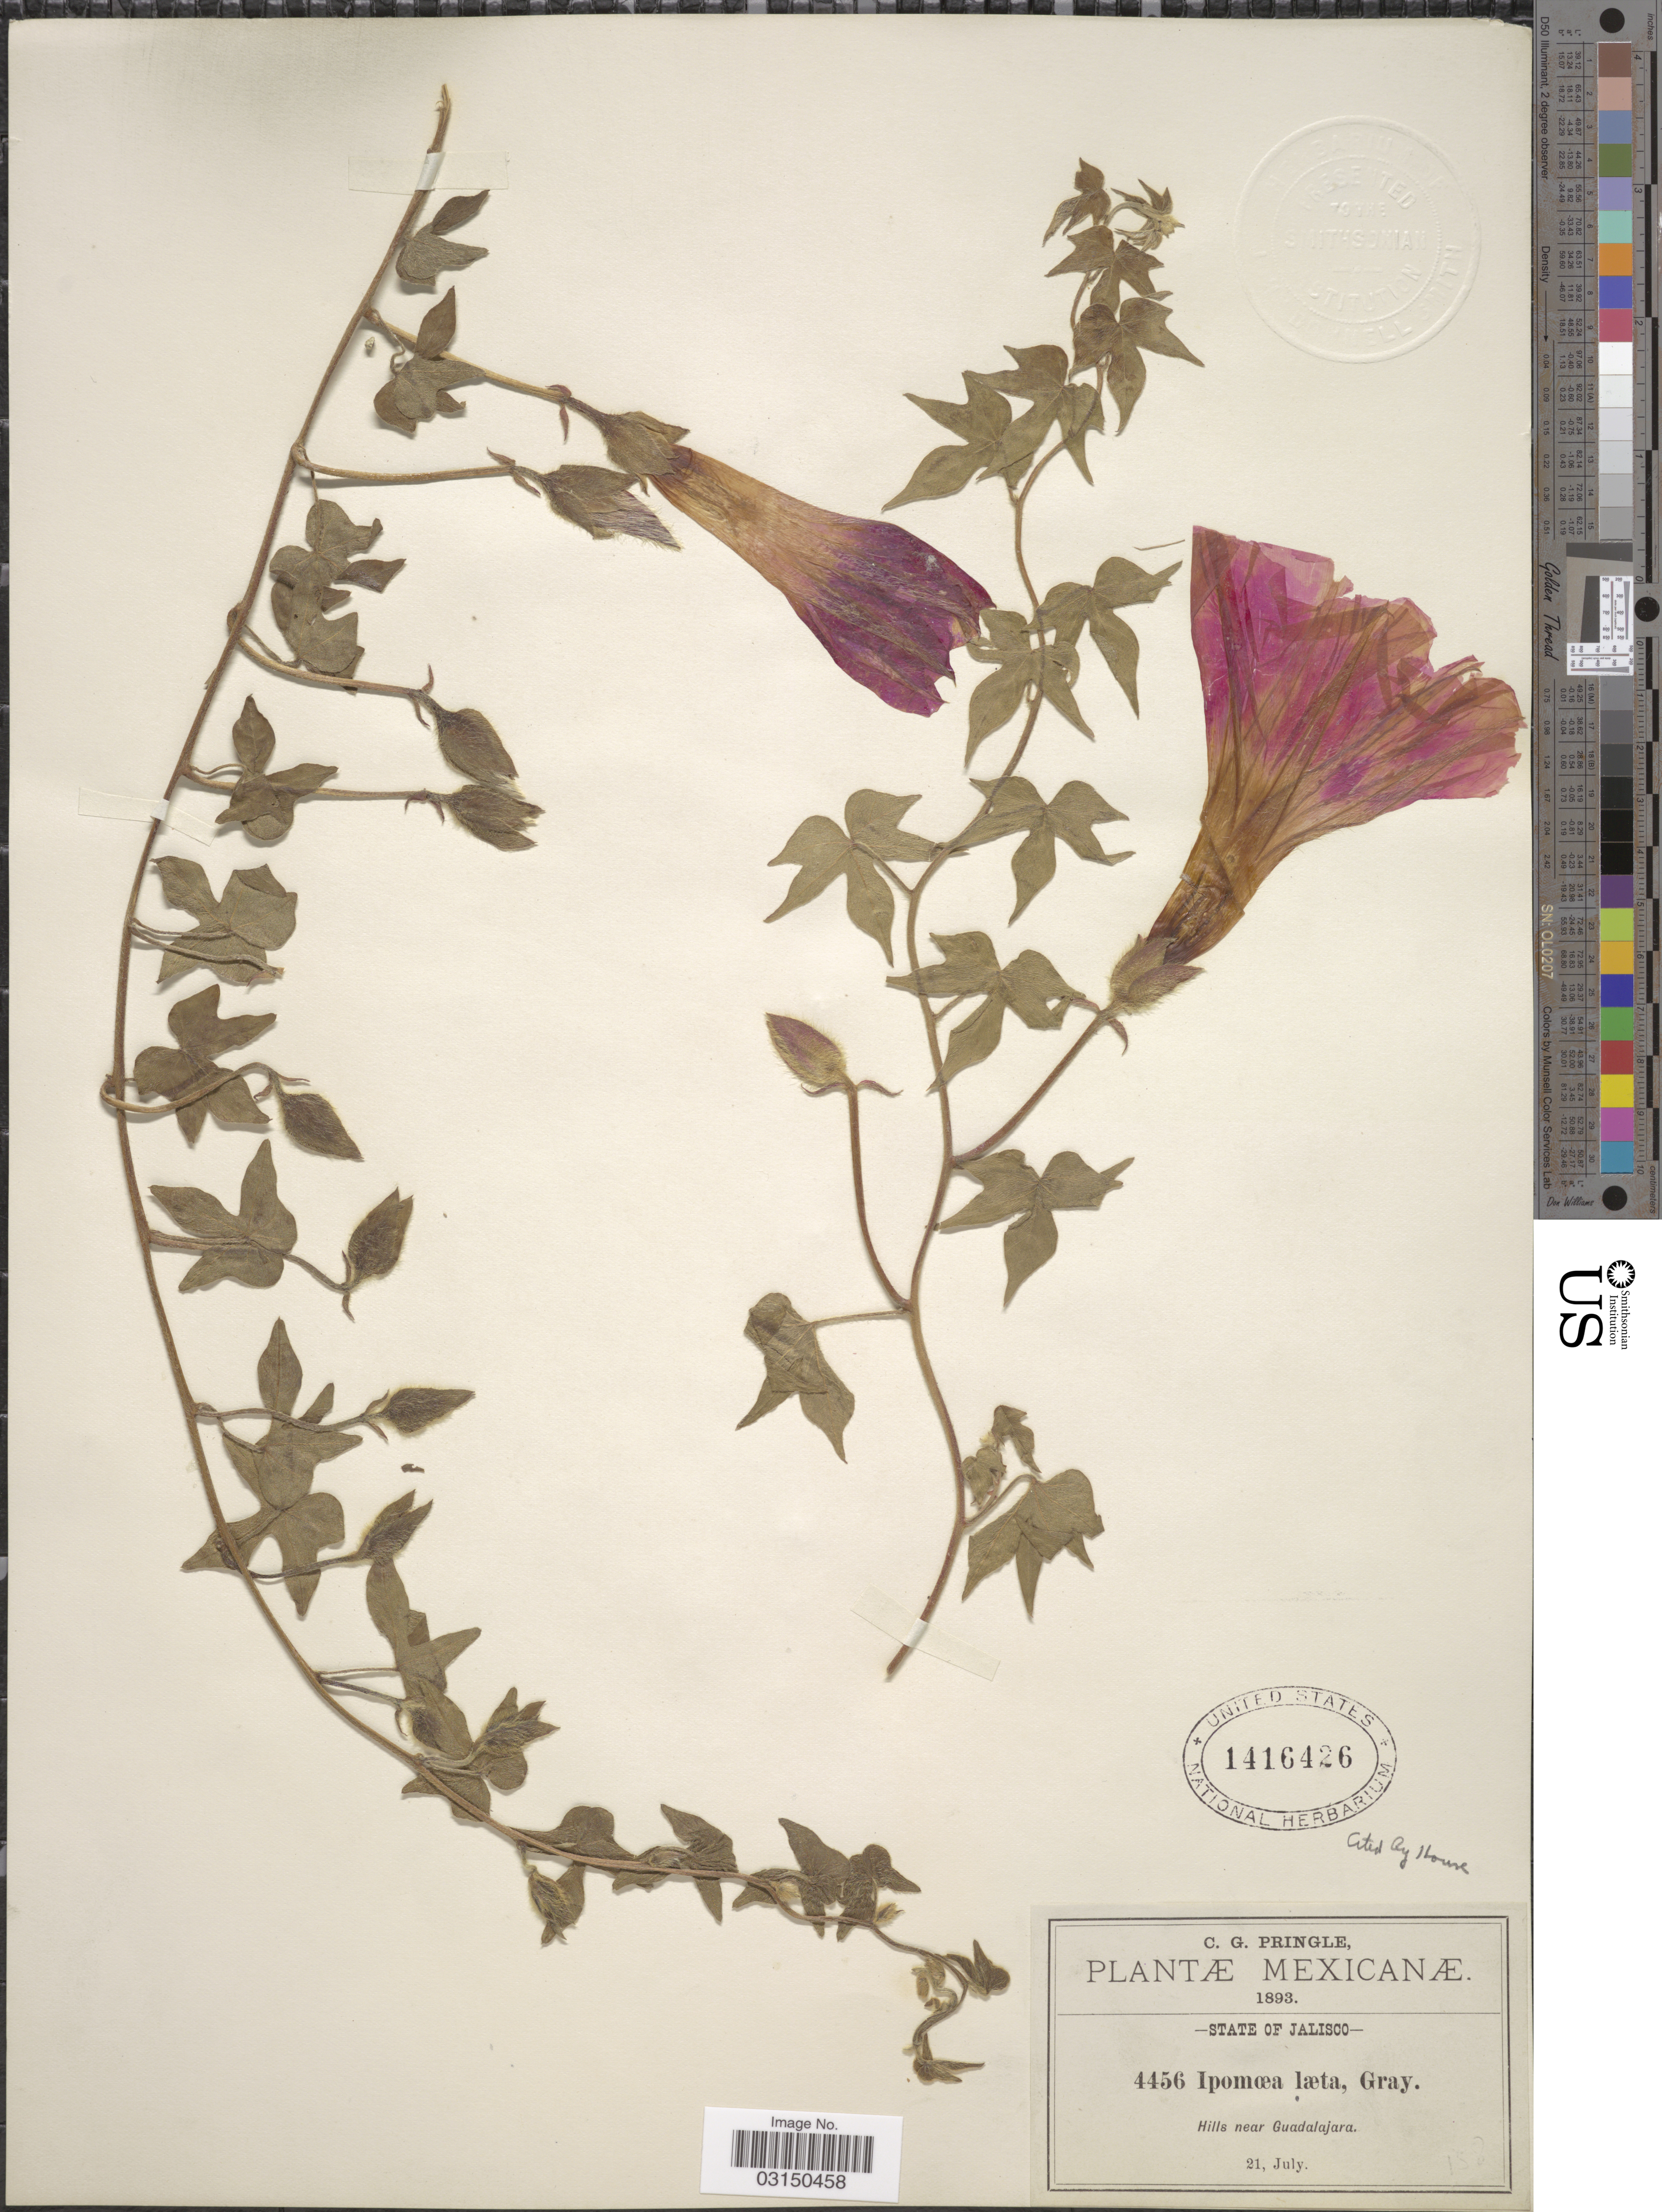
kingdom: Plantae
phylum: Tracheophyta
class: Magnoliopsida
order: Solanales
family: Convolvulaceae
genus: Ipomoea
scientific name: Ipomoea laeta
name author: A. Gray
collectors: C. G. Pringle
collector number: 4456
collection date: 1893-07-21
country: Mexico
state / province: Jalisco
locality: State of Jalisco. Hills near Guadalajara.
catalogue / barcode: US 1416426